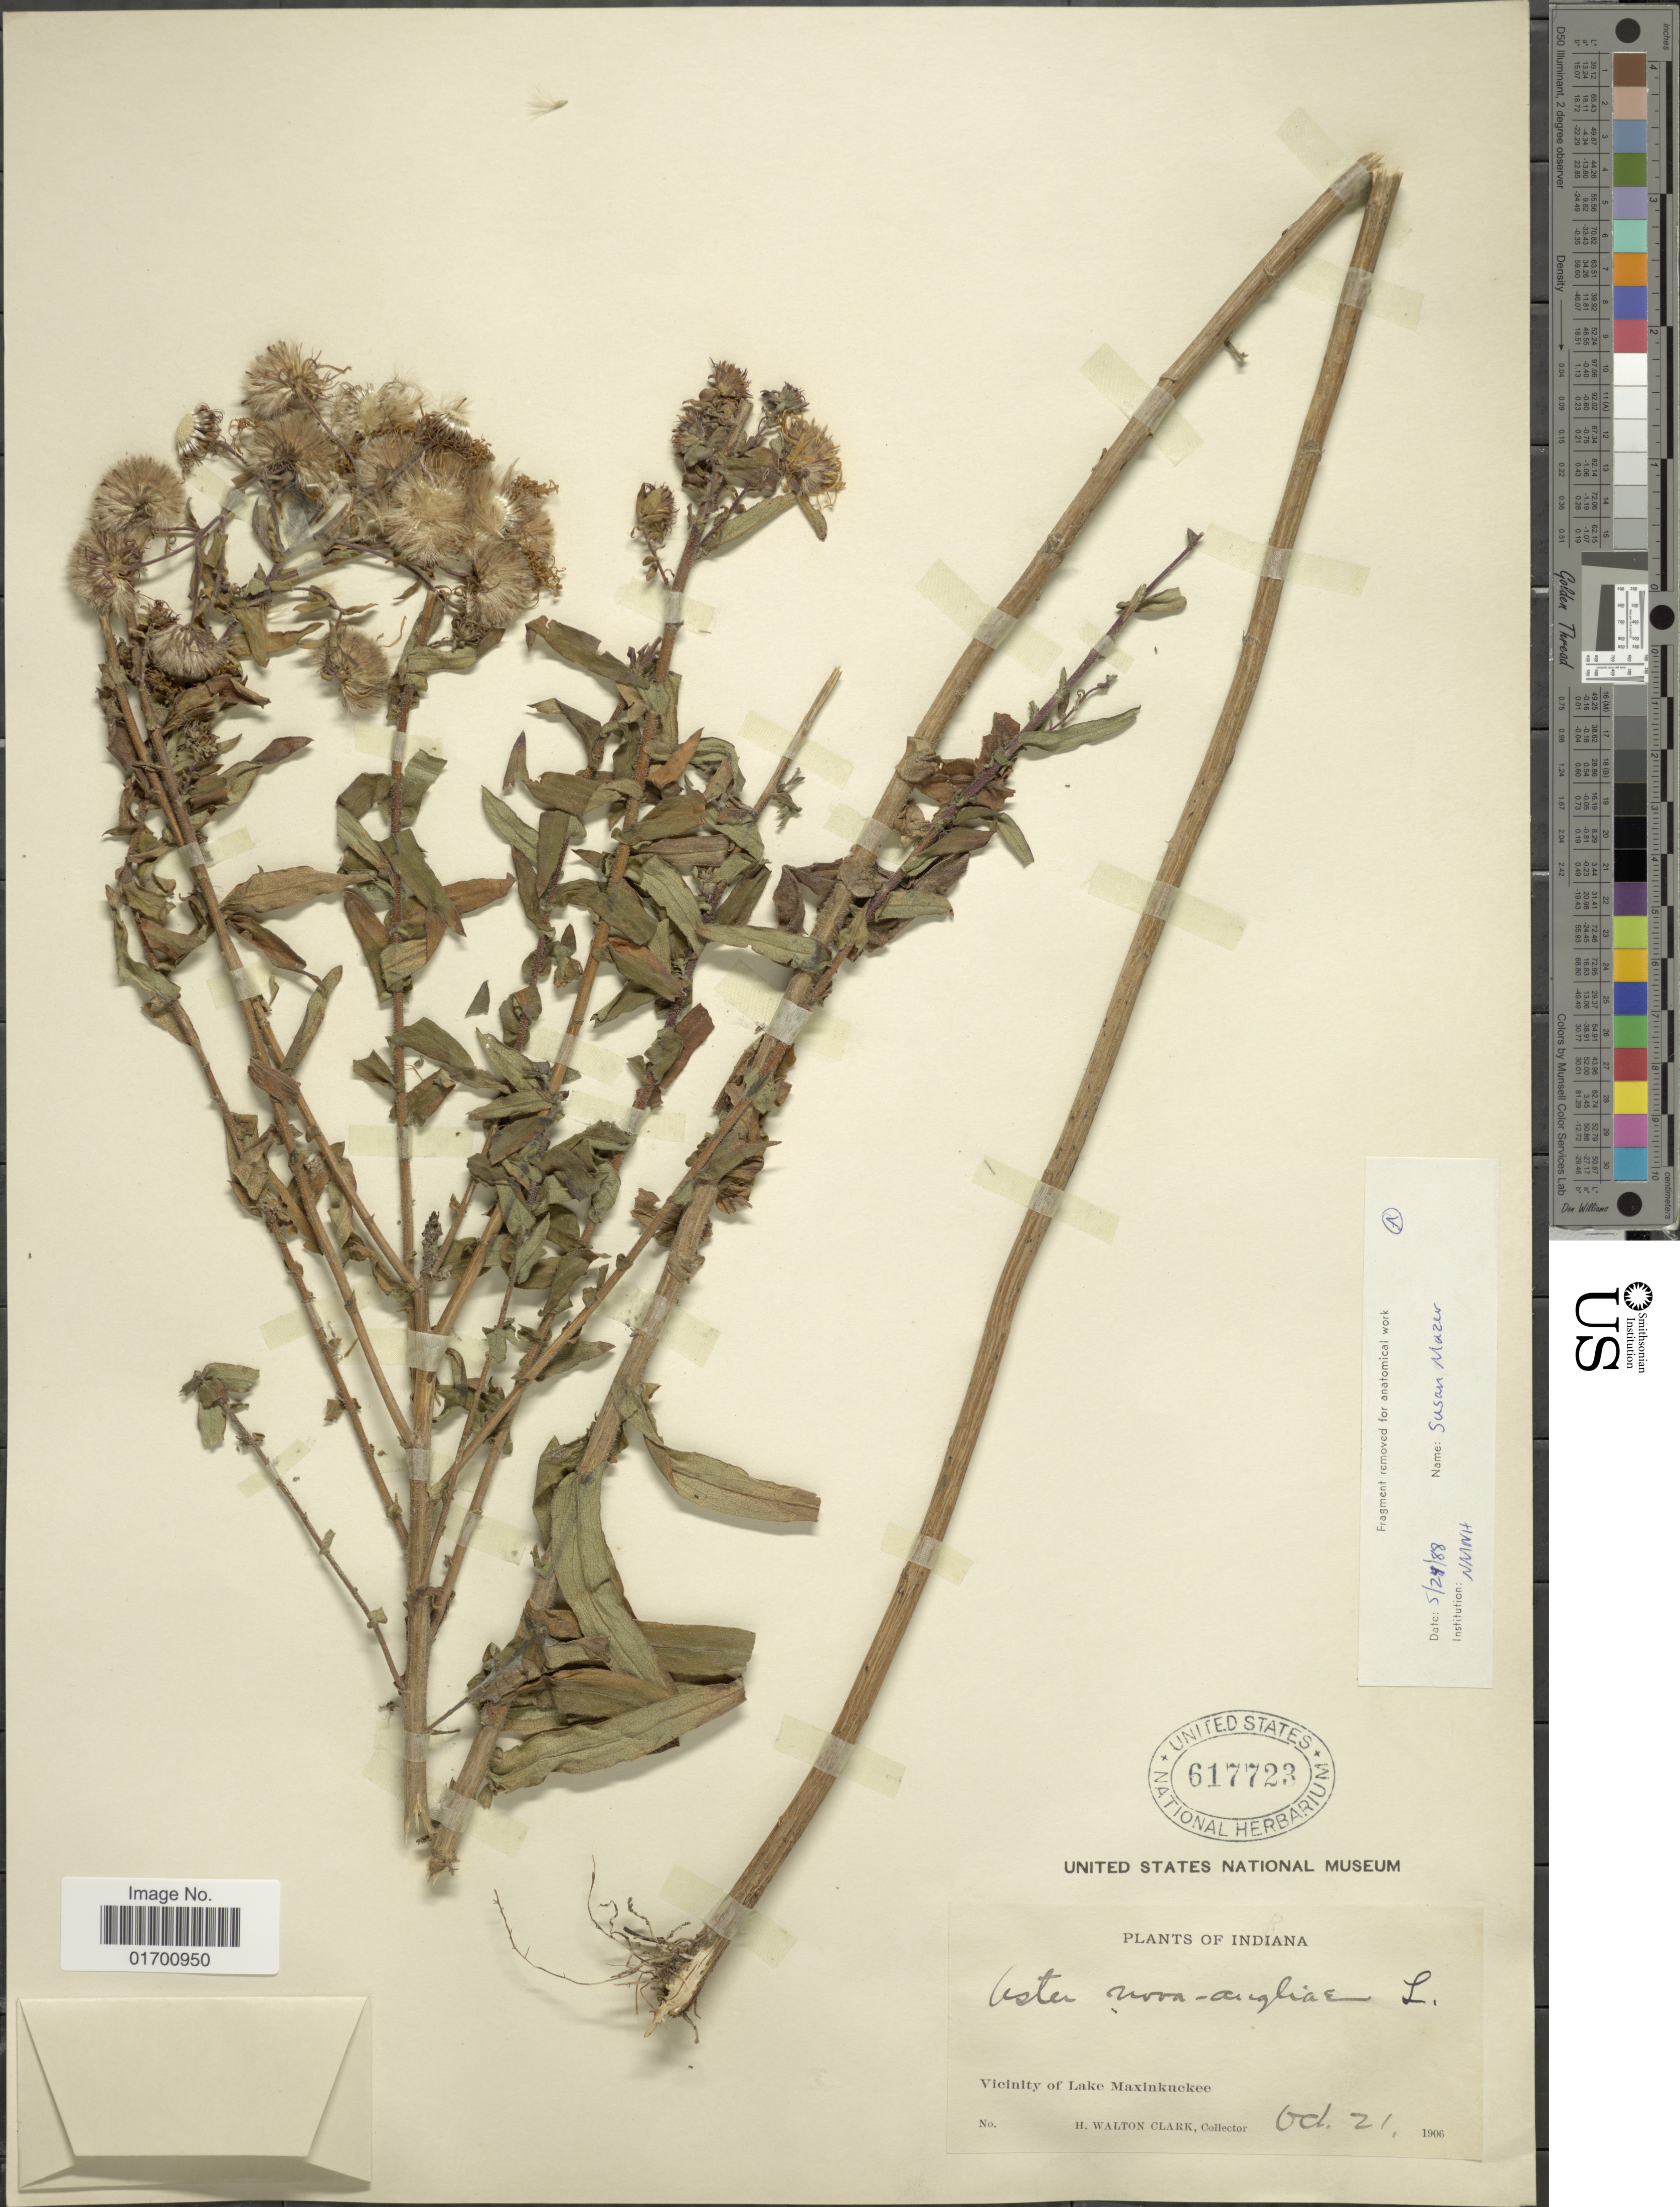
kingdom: Plantae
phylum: Tracheophyta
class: Magnoliopsida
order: Asterales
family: Asteraceae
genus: Symphyotrichum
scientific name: Symphyotrichum novae-angliae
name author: (L.) G.L. Nesom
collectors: H. W. Clark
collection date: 1906-10-21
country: United States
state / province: Indiana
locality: Vicinity of Lake Maxinkuckee.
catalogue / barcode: US 617723